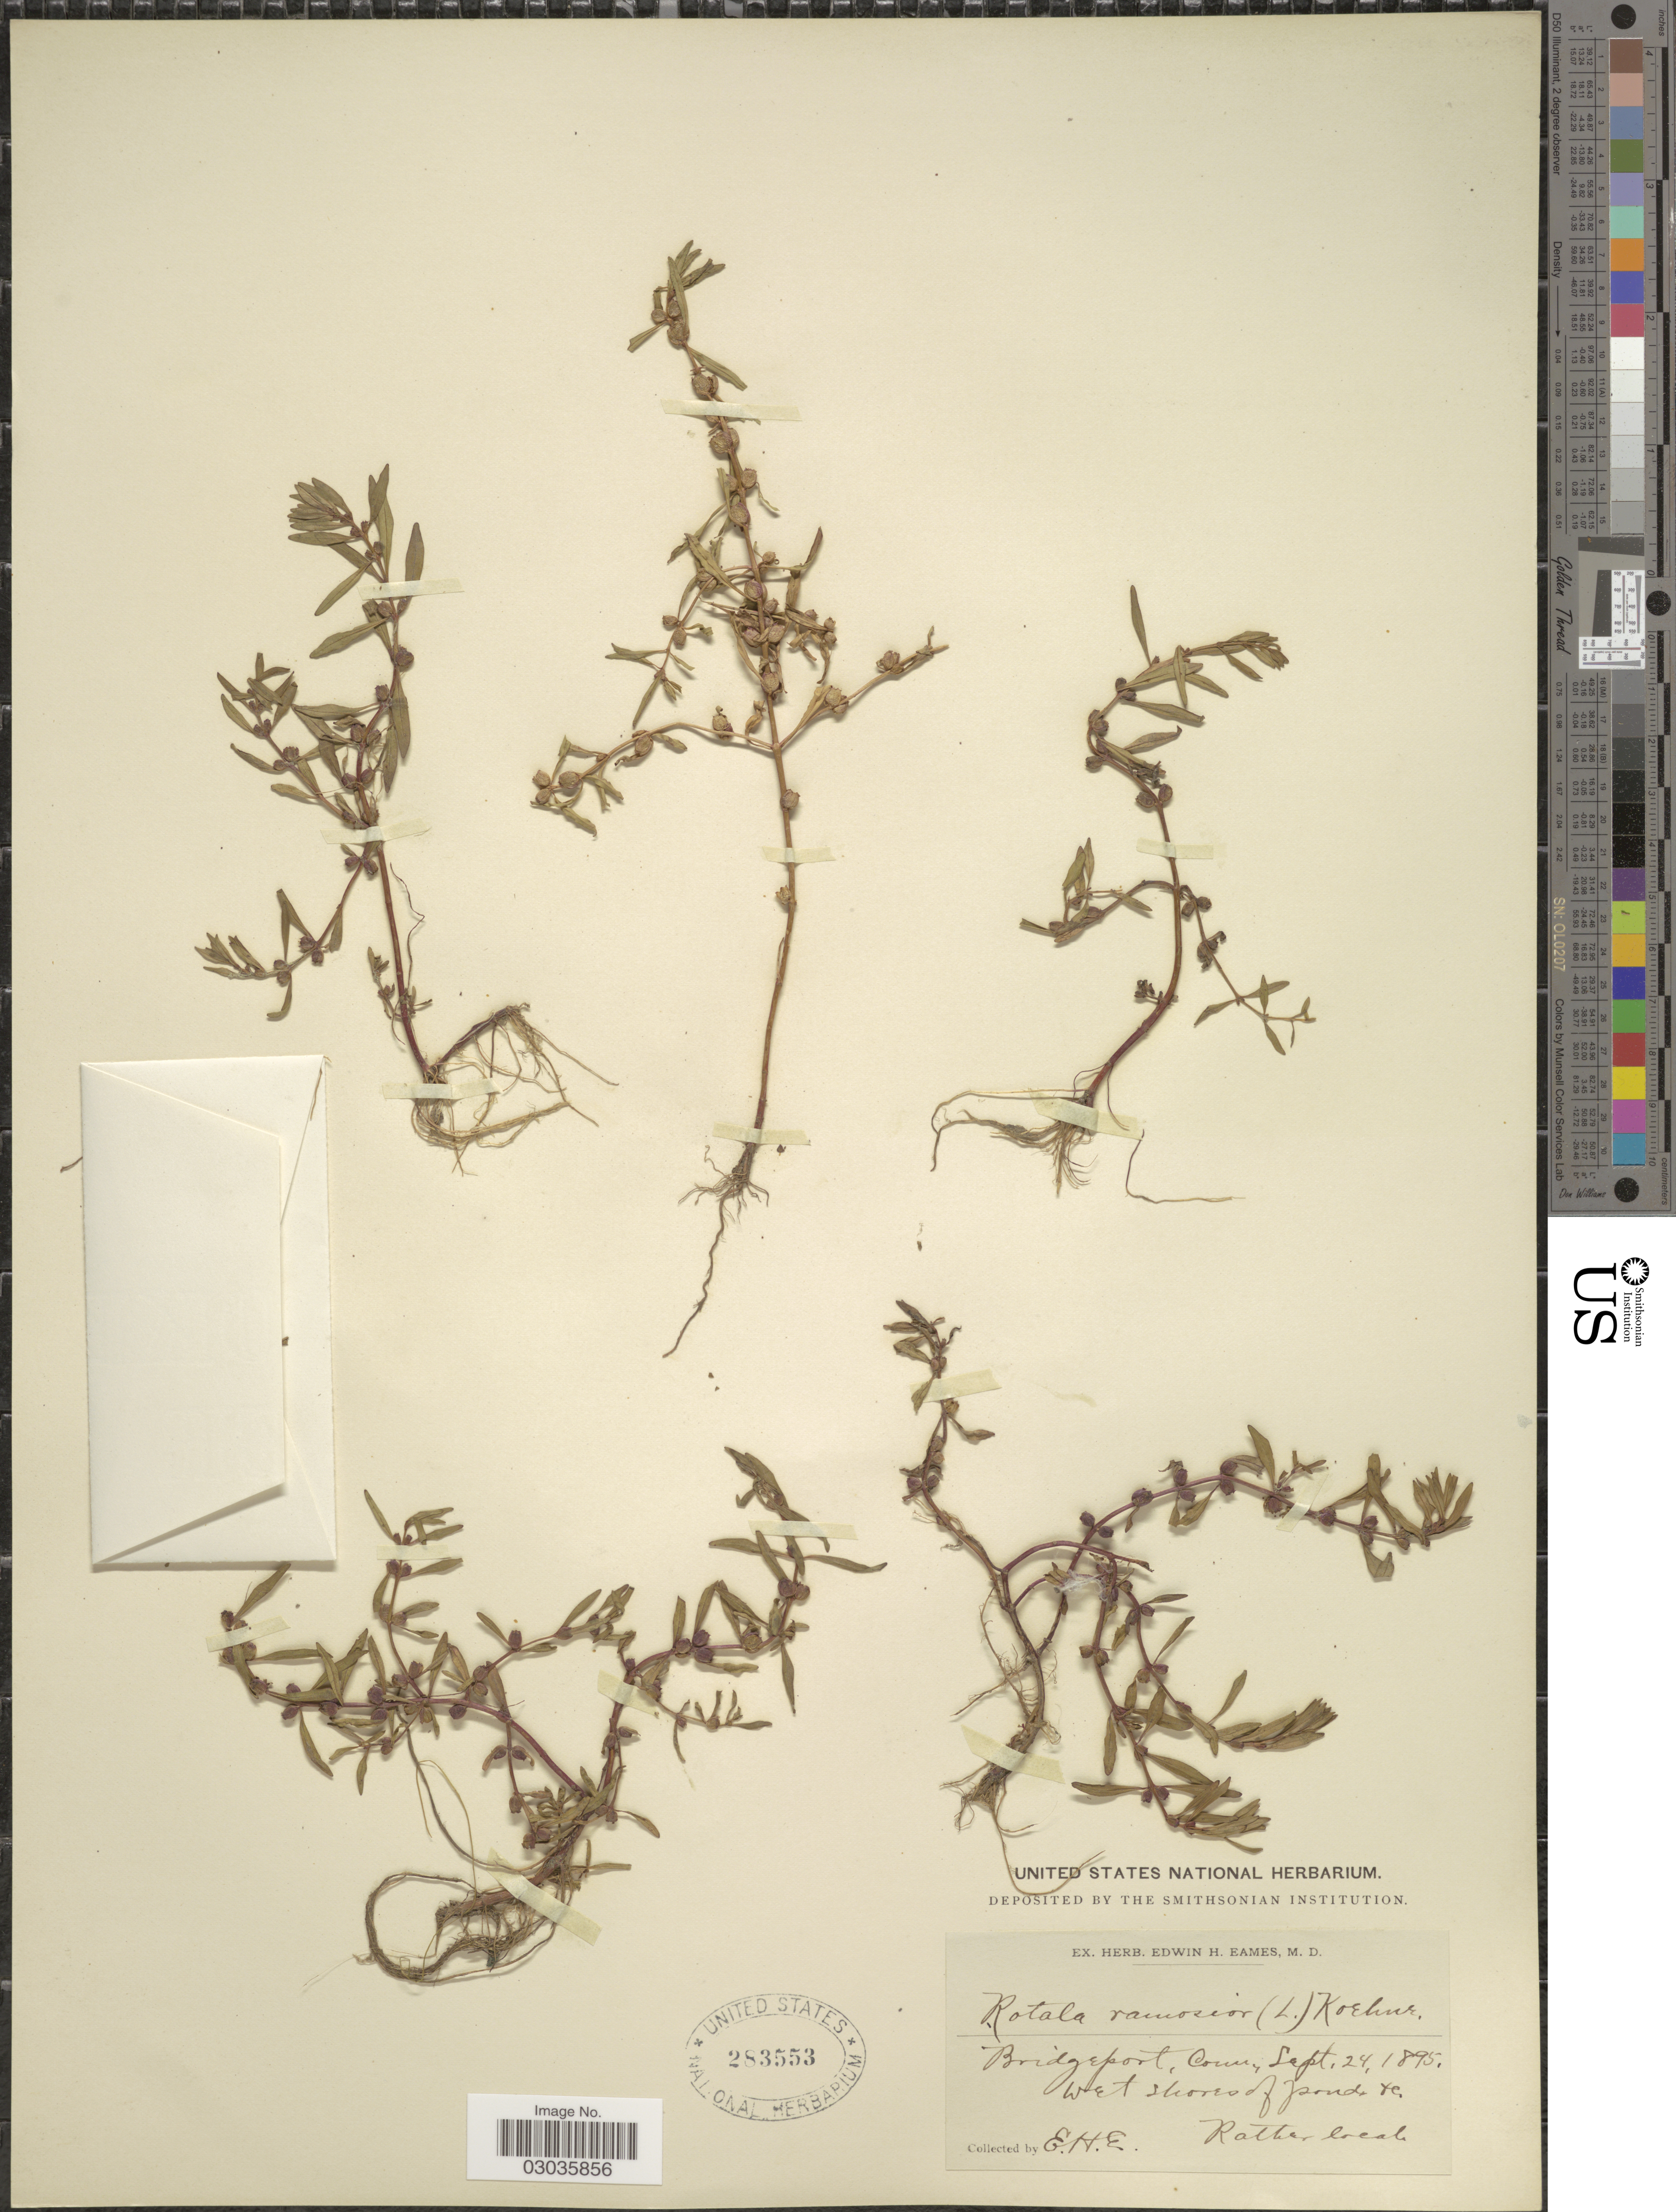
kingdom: Plantae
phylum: Tracheophyta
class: Magnoliopsida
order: Myrtales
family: Lythraceae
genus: Rotala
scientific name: Rotala ramosior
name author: (L.) Koehne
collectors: E. H. Eames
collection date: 1895-09-24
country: United States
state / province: Connecticut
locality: Bridgeport, Conn. West shores of pond H. Rather local.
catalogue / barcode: US 283553